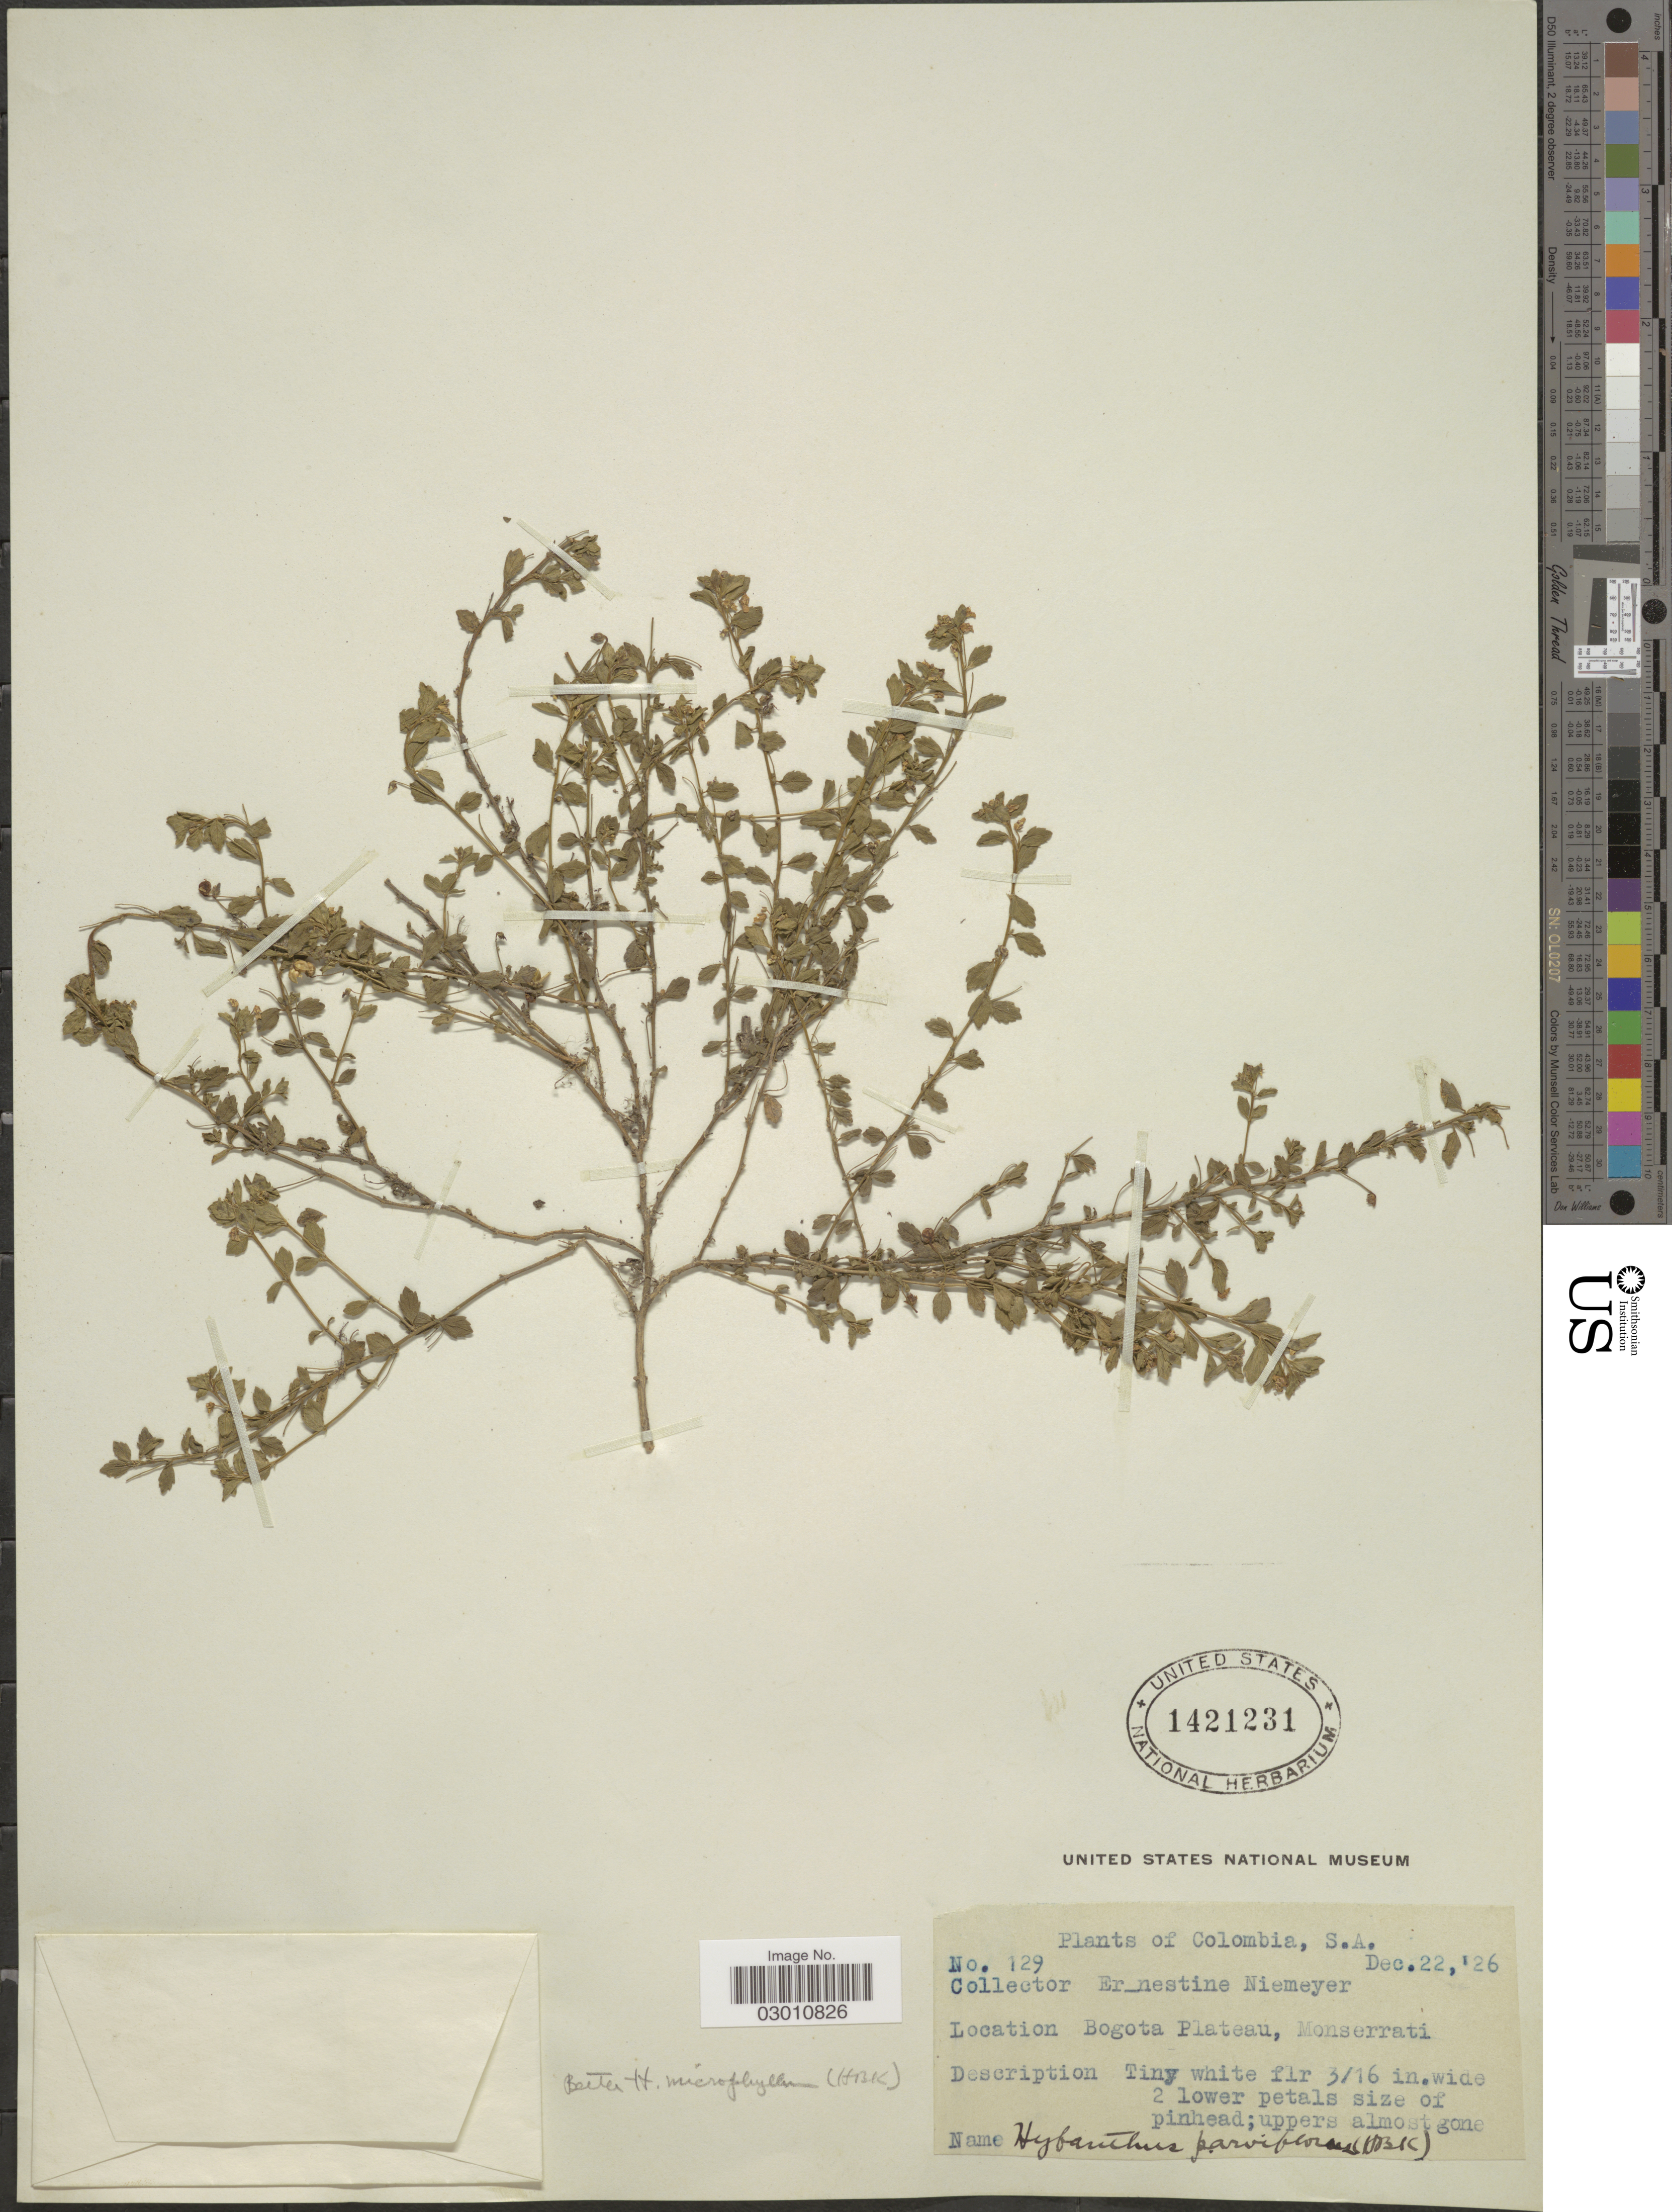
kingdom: Plantae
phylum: Tracheophyta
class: Magnoliopsida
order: Malpighiales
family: Violaceae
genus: Pombalia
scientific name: Pombalia parviflora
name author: (L. f.) Paula-Souza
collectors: E. H. Niemeyer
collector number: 129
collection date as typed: Transcribed d/m/y: 22/12/26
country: Colombia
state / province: Bogota D.C.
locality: Bogota Plateau, Monserrati.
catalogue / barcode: US 1421231